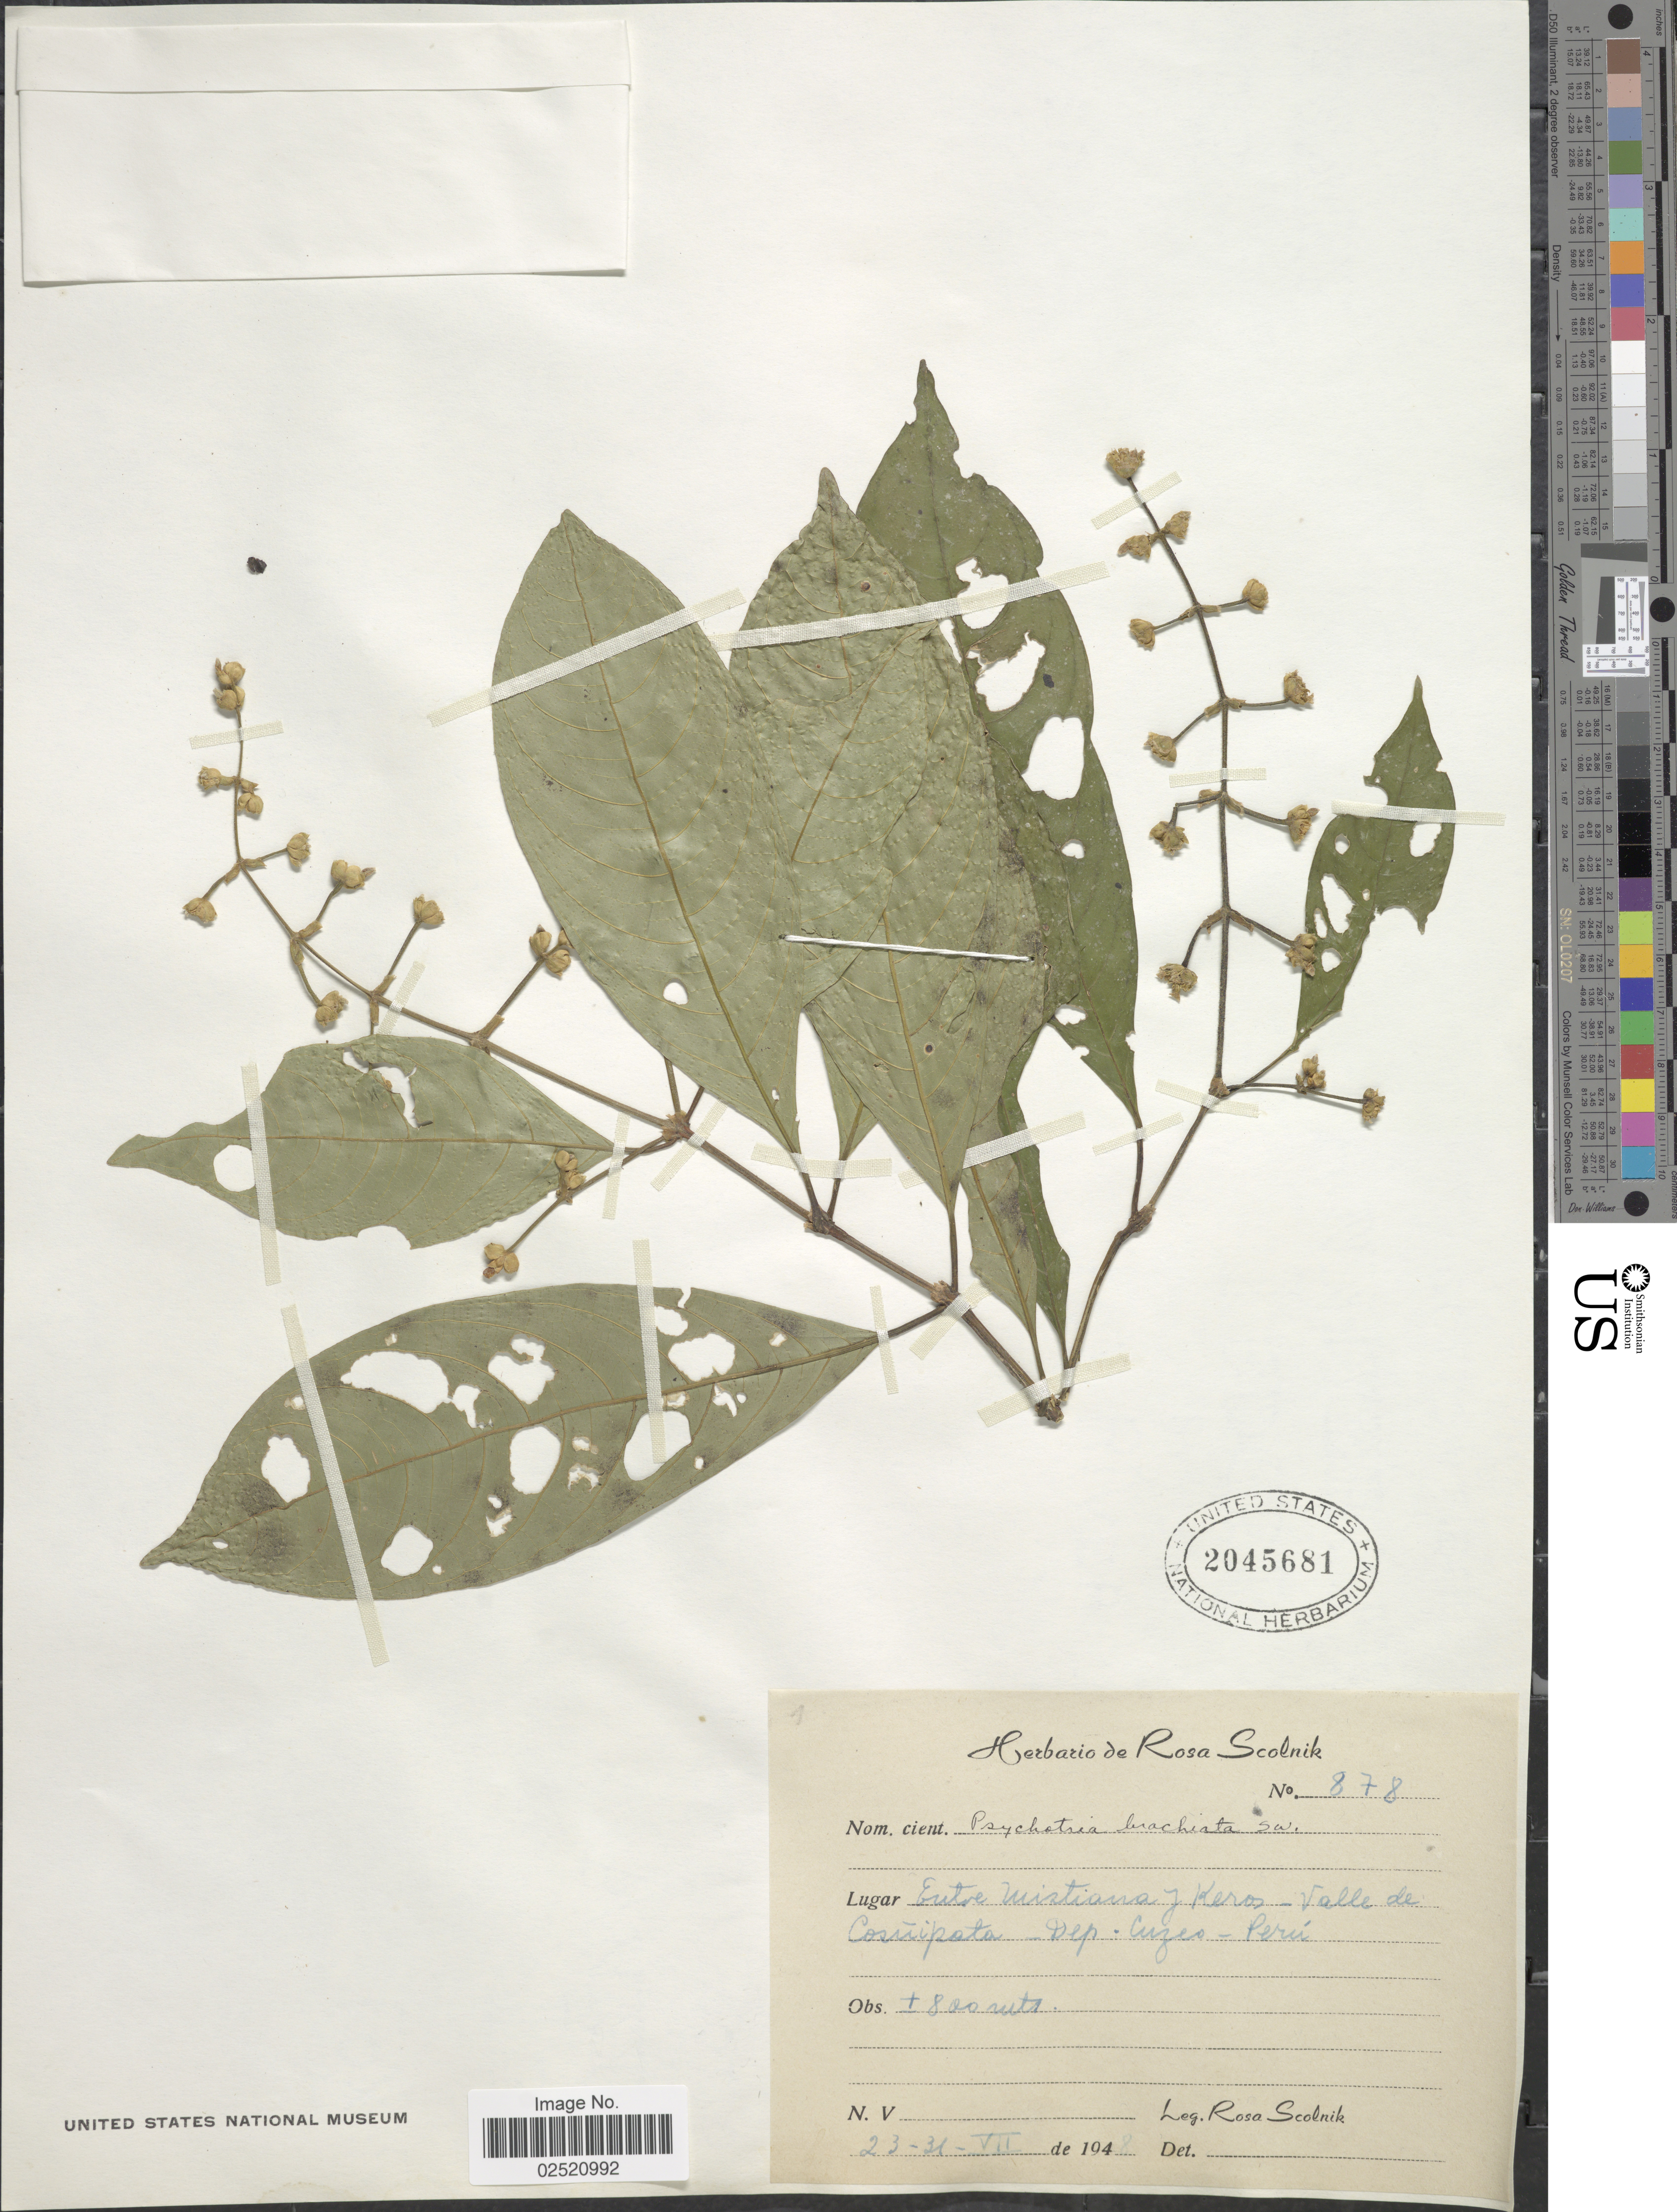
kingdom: Plantae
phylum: Tracheophyta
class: Magnoliopsida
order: Gentianales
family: Rubiaceae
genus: Psychotria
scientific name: Psychotria caerulea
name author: Ruiz & Pav.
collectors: R. Scolnik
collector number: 878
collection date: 1948-07-23/1948-07-31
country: Peru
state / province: Cusco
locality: Entre Mistiana y Keros - Valle de Cosñipata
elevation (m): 800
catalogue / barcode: US 2045681